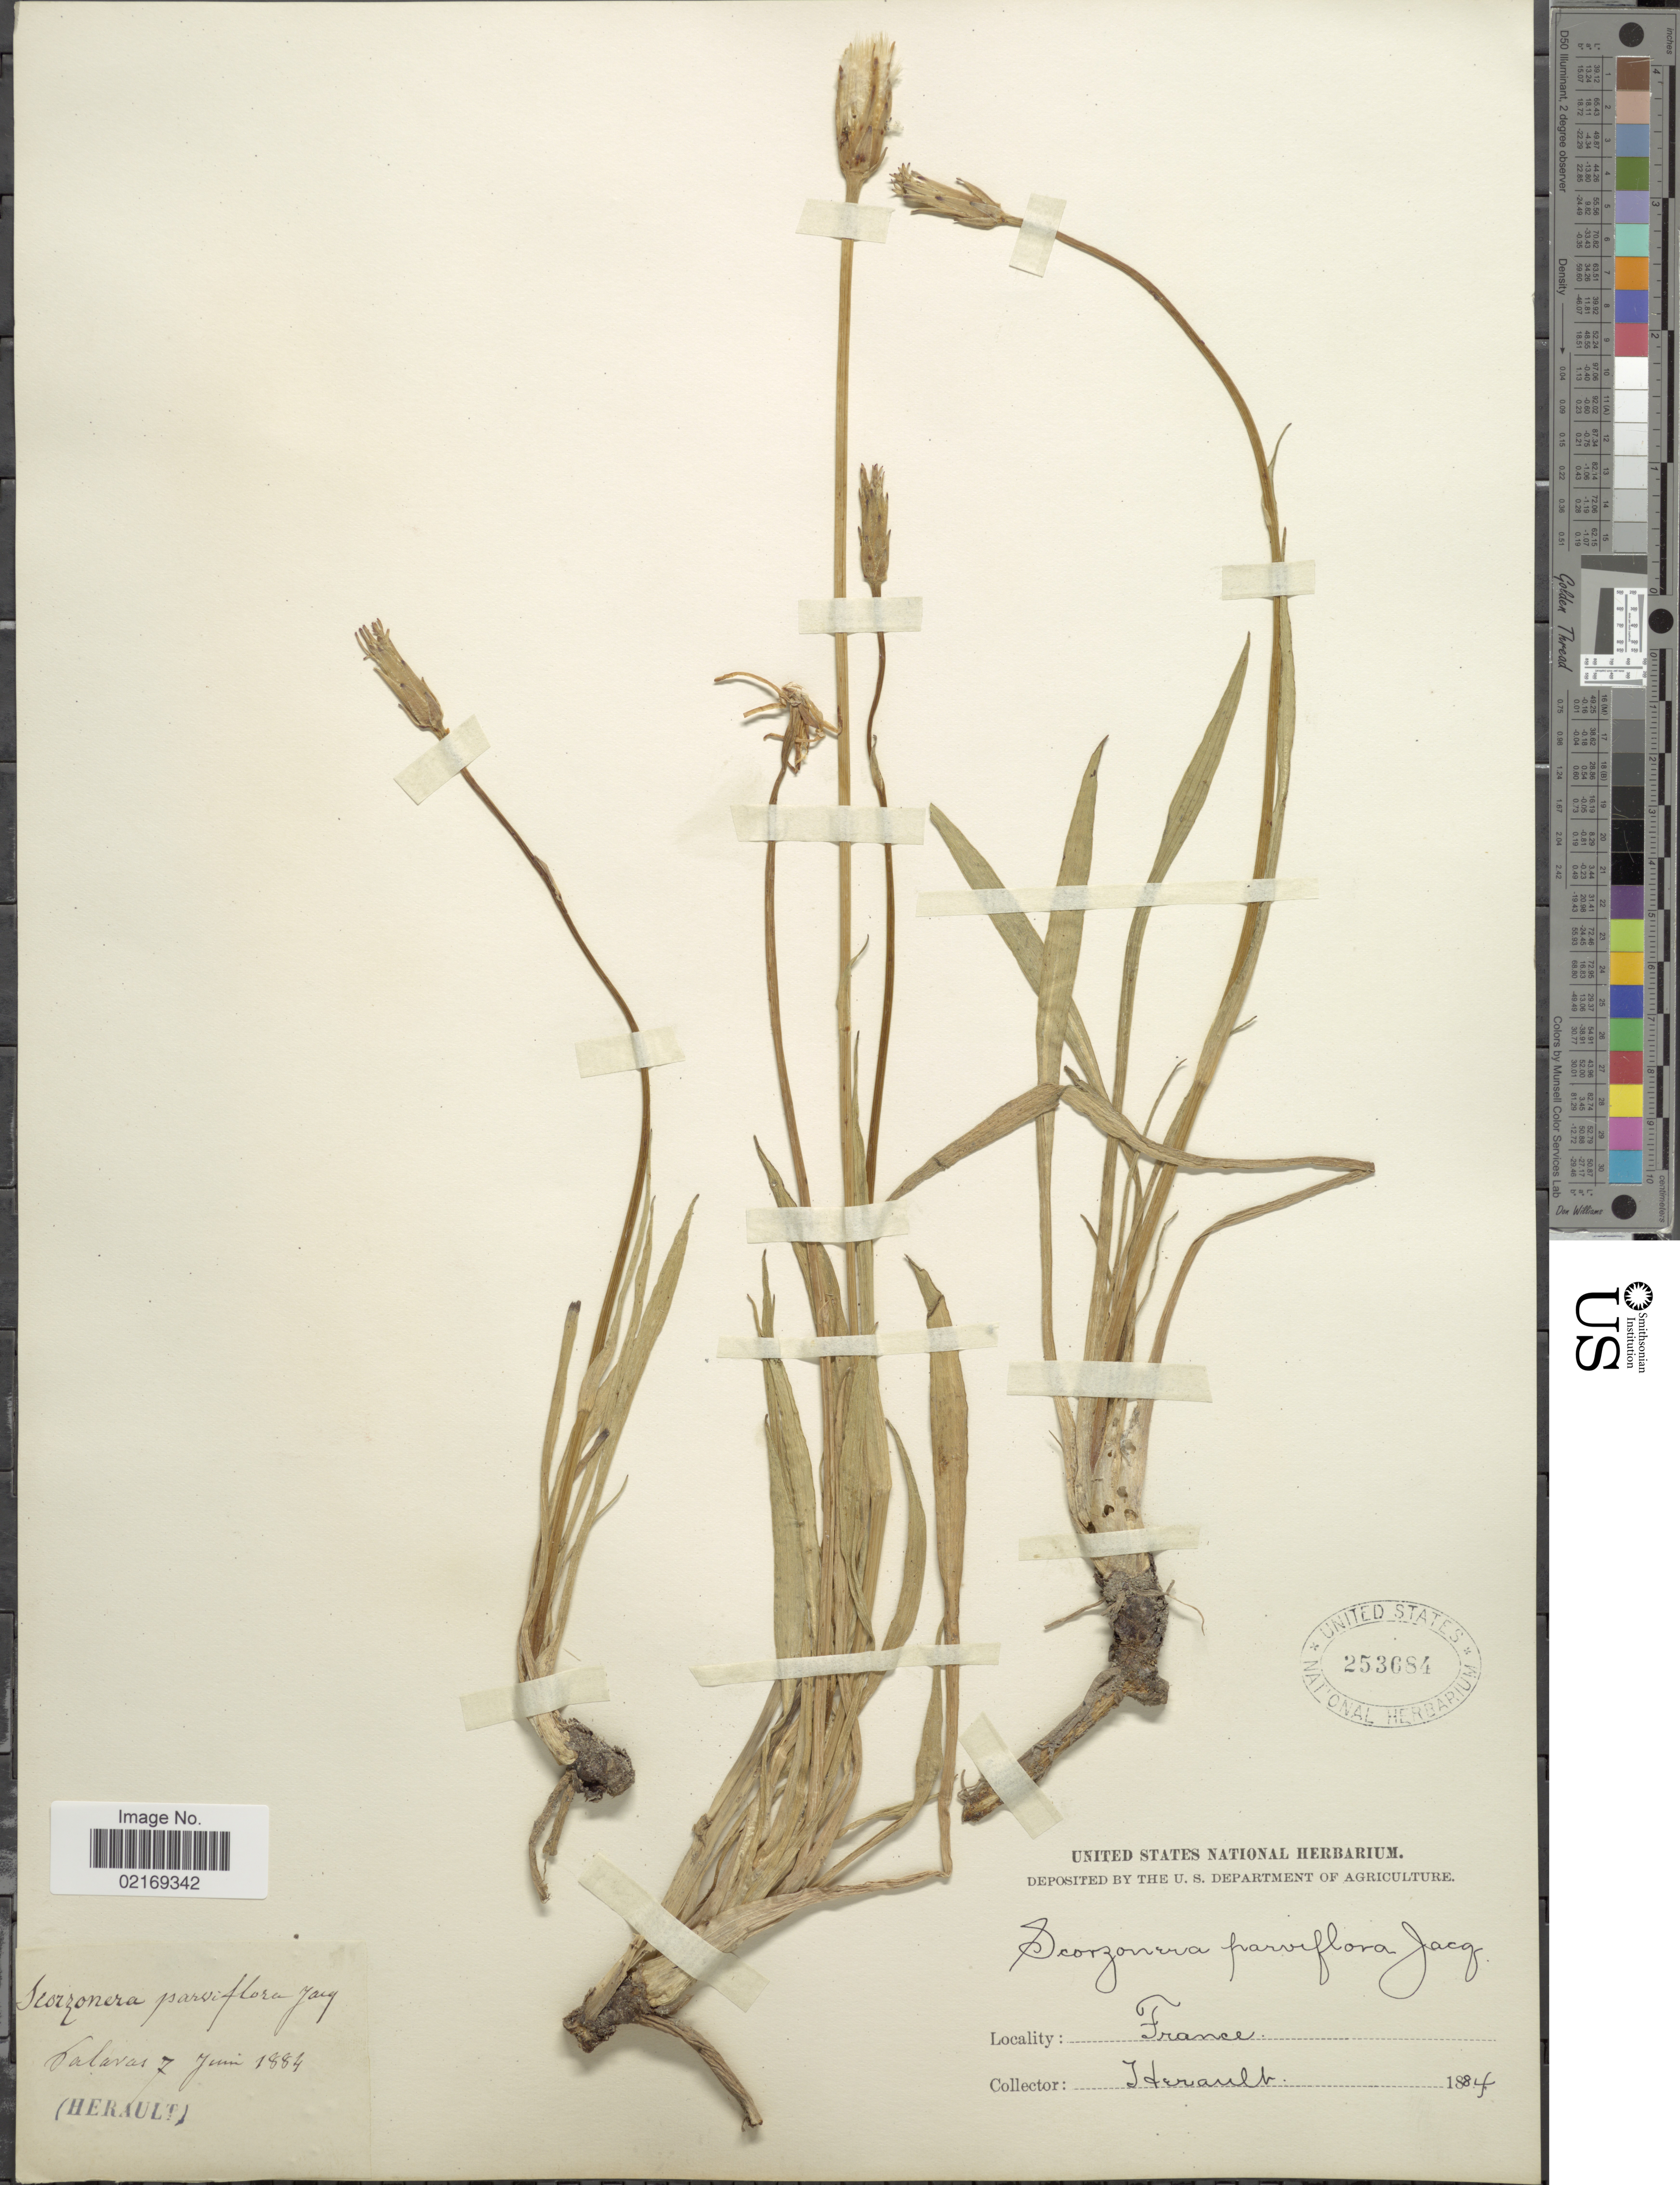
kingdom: Plantae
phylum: Tracheophyta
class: Magnoliopsida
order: Asterales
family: Asteraceae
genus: Scorzonera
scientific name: Scorzonera parviflora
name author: Jacq.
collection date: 1884-06-07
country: France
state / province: Occitanie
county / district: Hérault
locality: Salavas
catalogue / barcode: US 253684